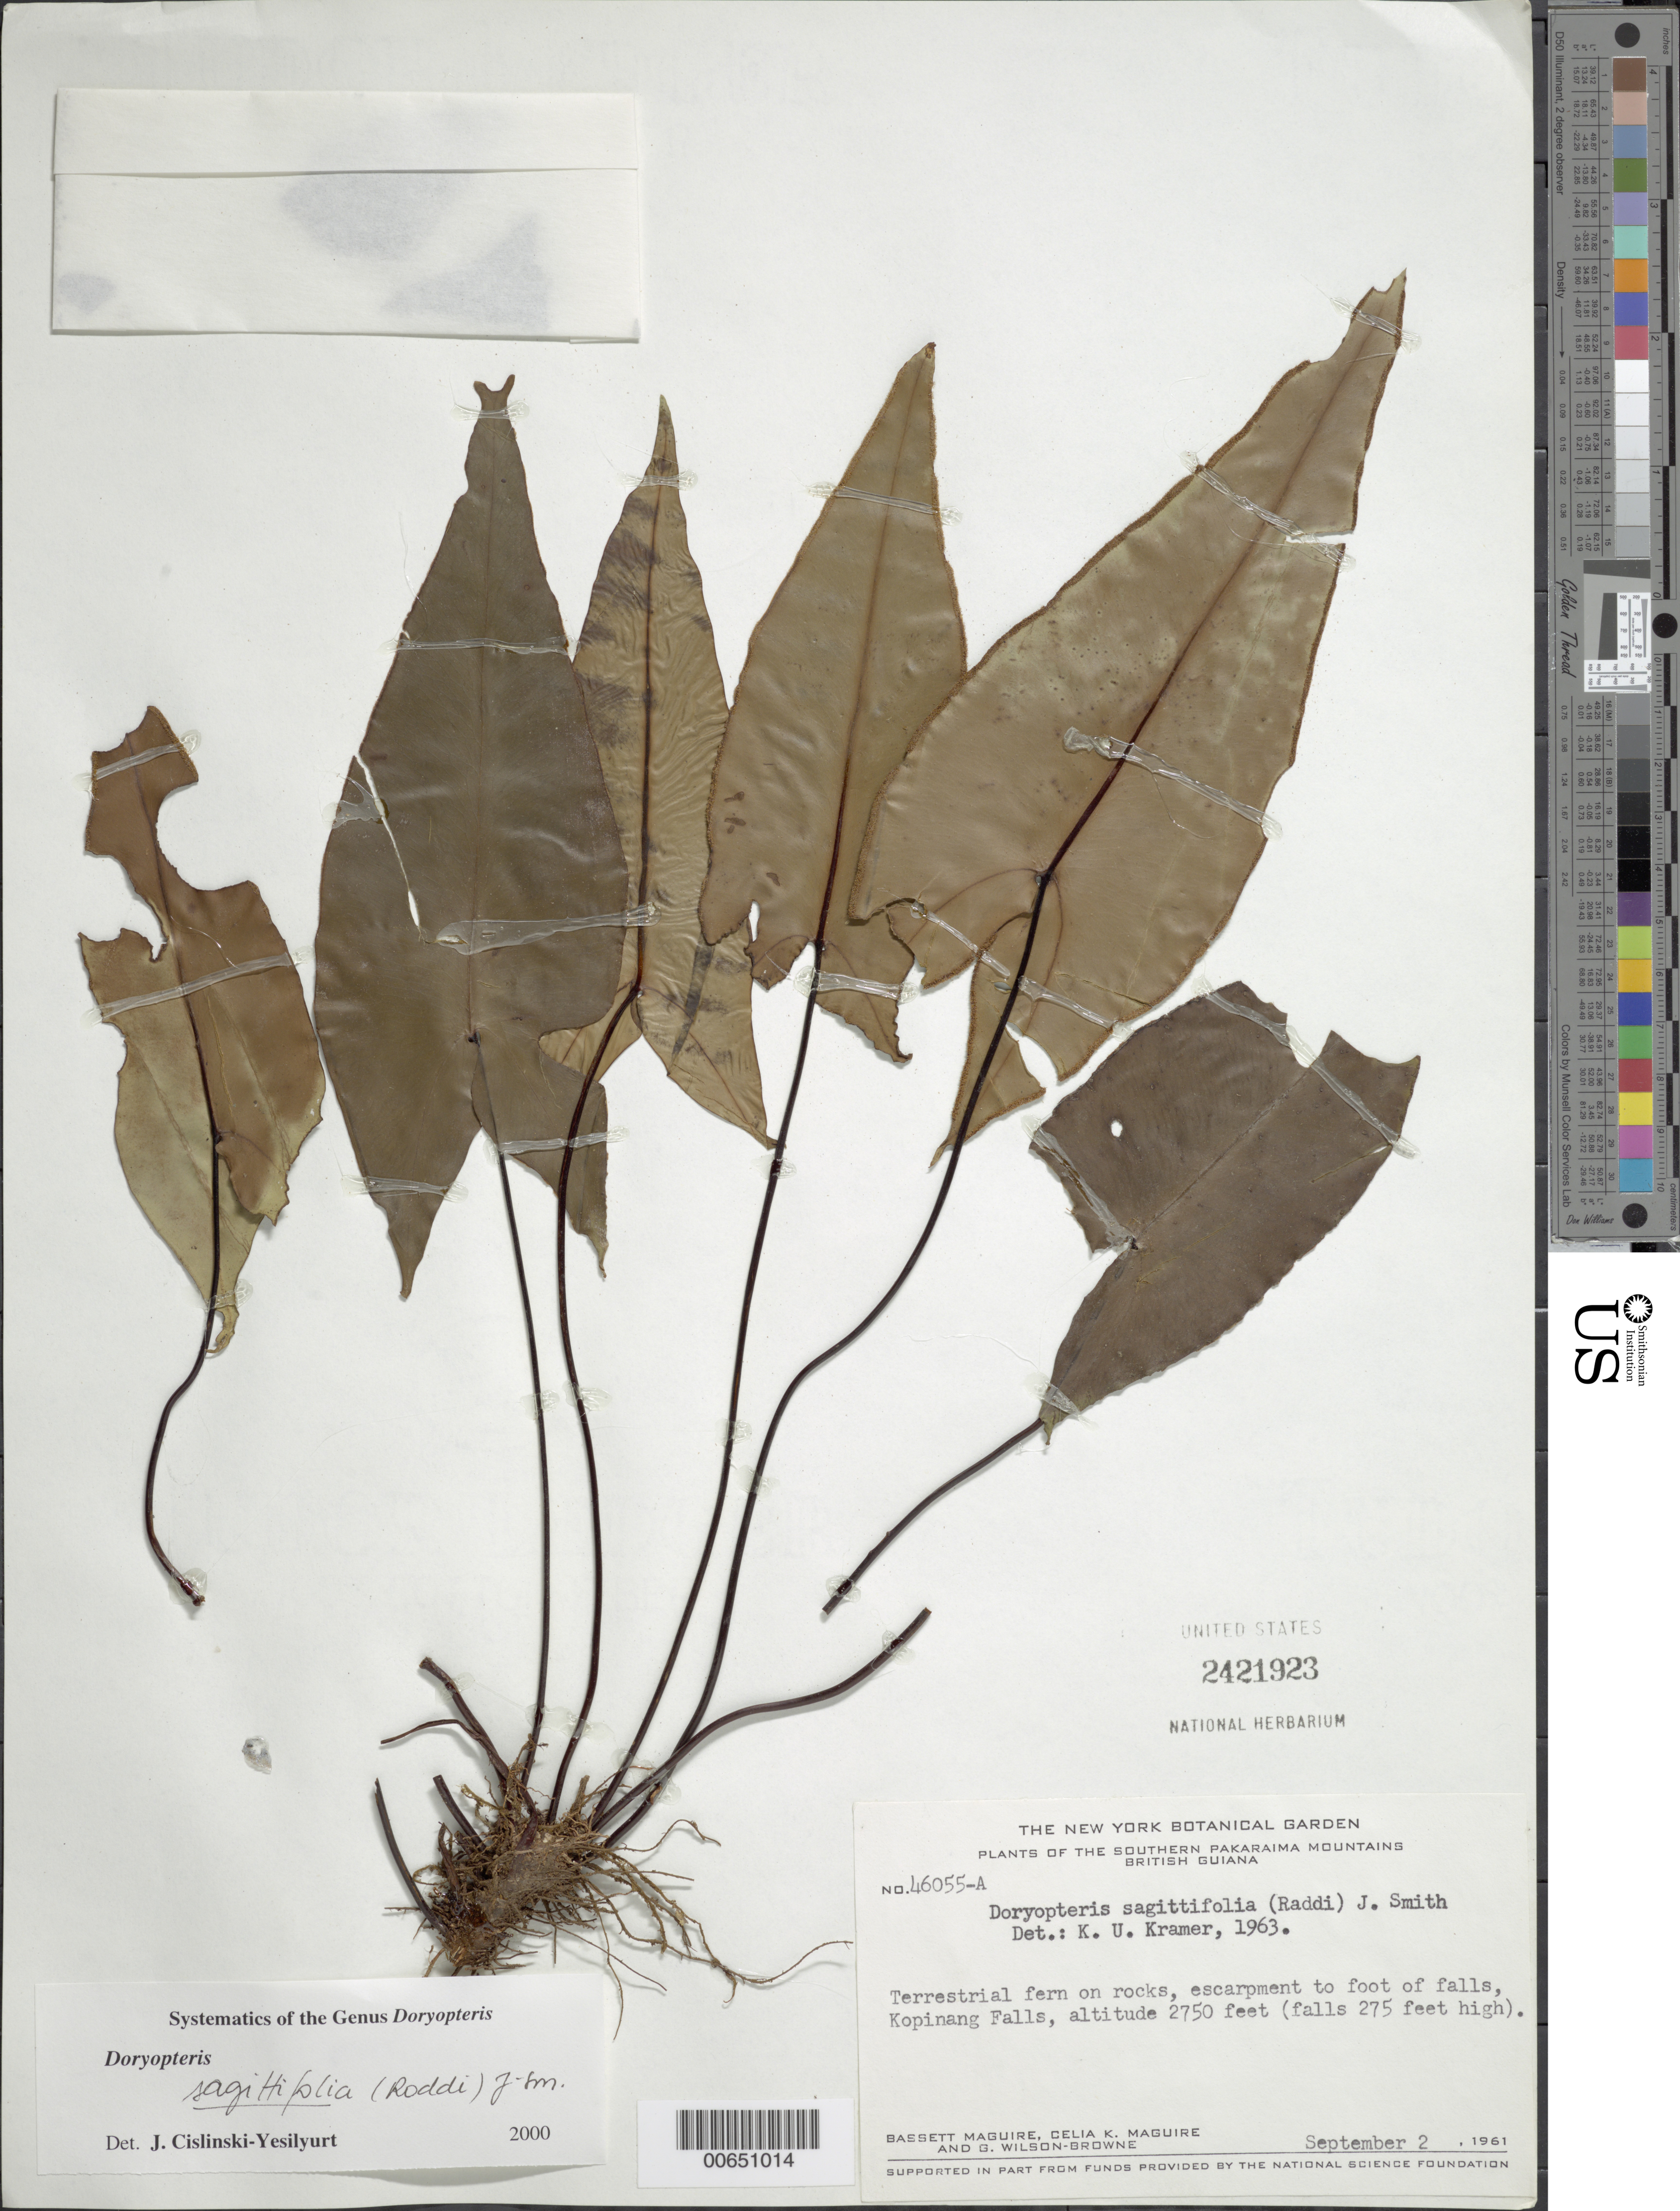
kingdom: Plantae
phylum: Tracheophyta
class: Polypodiopsida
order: Polypodiales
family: Pteridaceae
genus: Doryopteris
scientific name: Doryopteris sagittifolia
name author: J. Sm.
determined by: Kramer, K. U.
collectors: B. Maguire, C. K. Maguire & G. Wilson-Browne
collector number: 46055 A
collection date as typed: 2-Sep-61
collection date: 1961-09-02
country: Guyana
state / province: Potaro-Siparuni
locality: Kopinang Falls, S Pakaraima Mts.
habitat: Escarpment to foot of falls. Falls 275 feet high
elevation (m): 838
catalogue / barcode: US 2421923